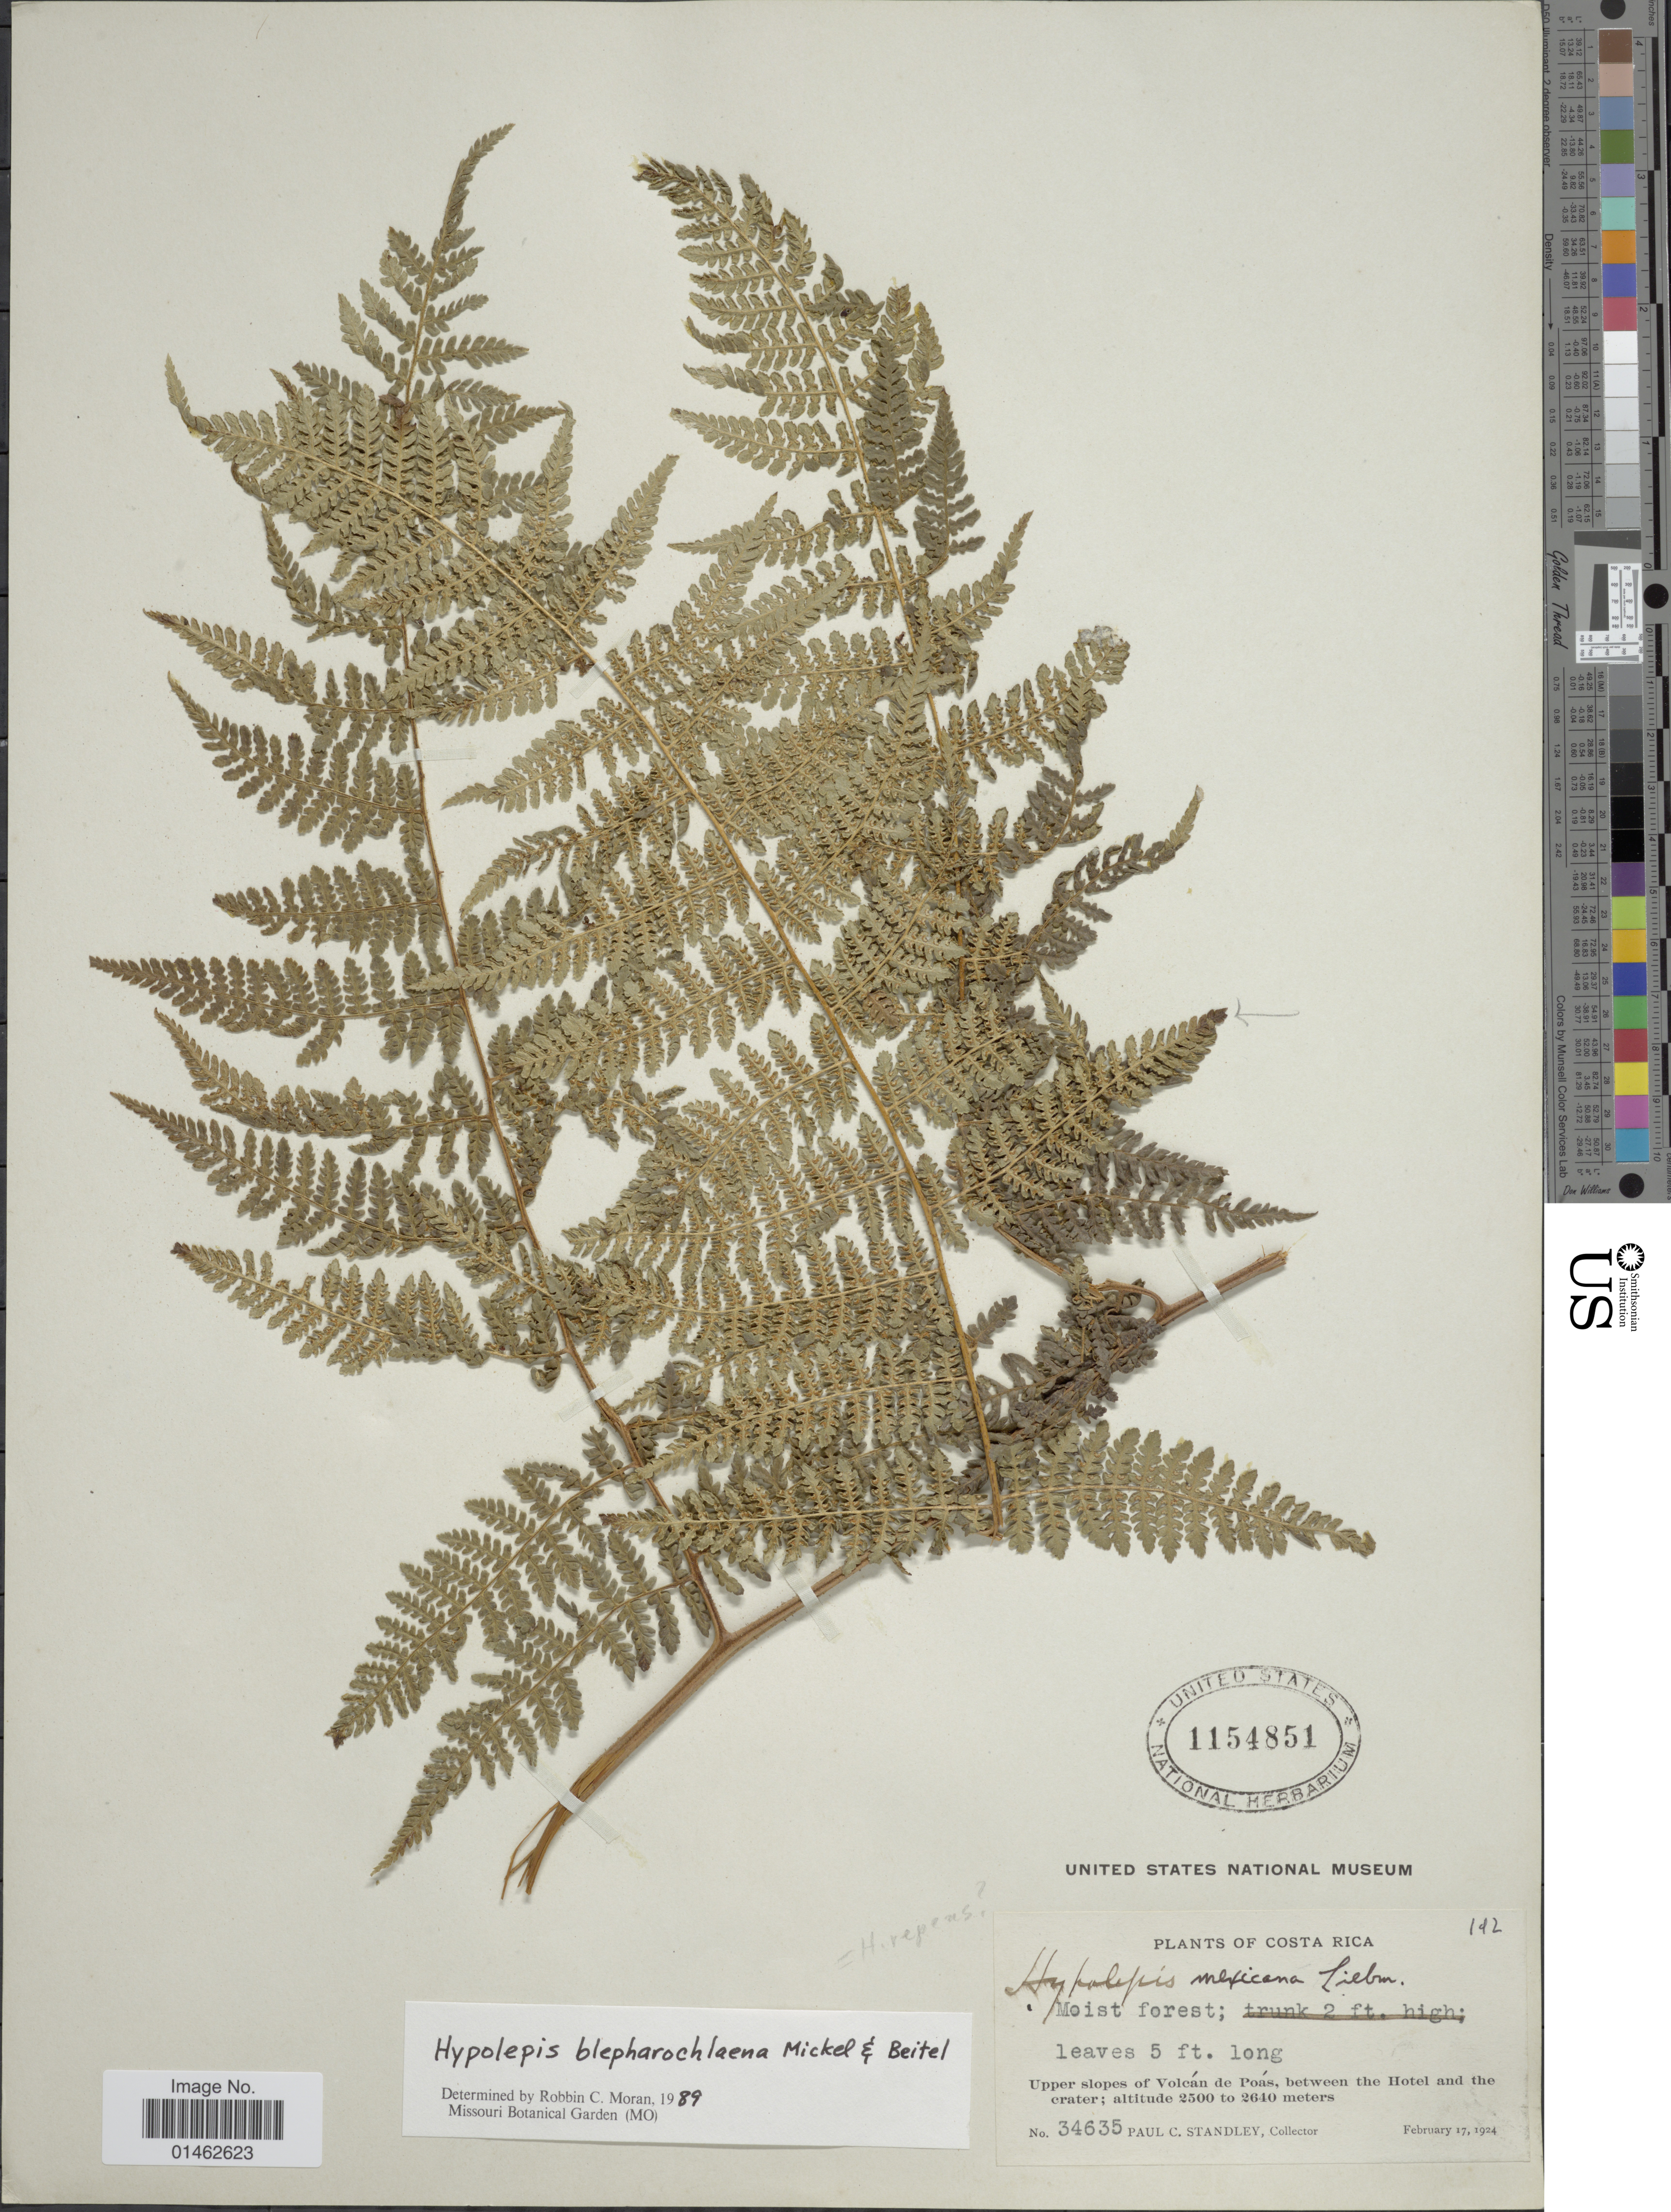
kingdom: Plantae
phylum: Tracheophyta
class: Polypodiopsida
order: Polypodiales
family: Dennstaedtiaceae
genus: Hypolepis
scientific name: Hypolepis blepharochlaena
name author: Mickel & Beitel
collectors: P. C. Standley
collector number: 34635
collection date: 1924-02-17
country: Costa Rica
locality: Upper slopes of Volcán de Poás, between the Hotel and the crater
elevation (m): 2500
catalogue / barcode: US 1154851